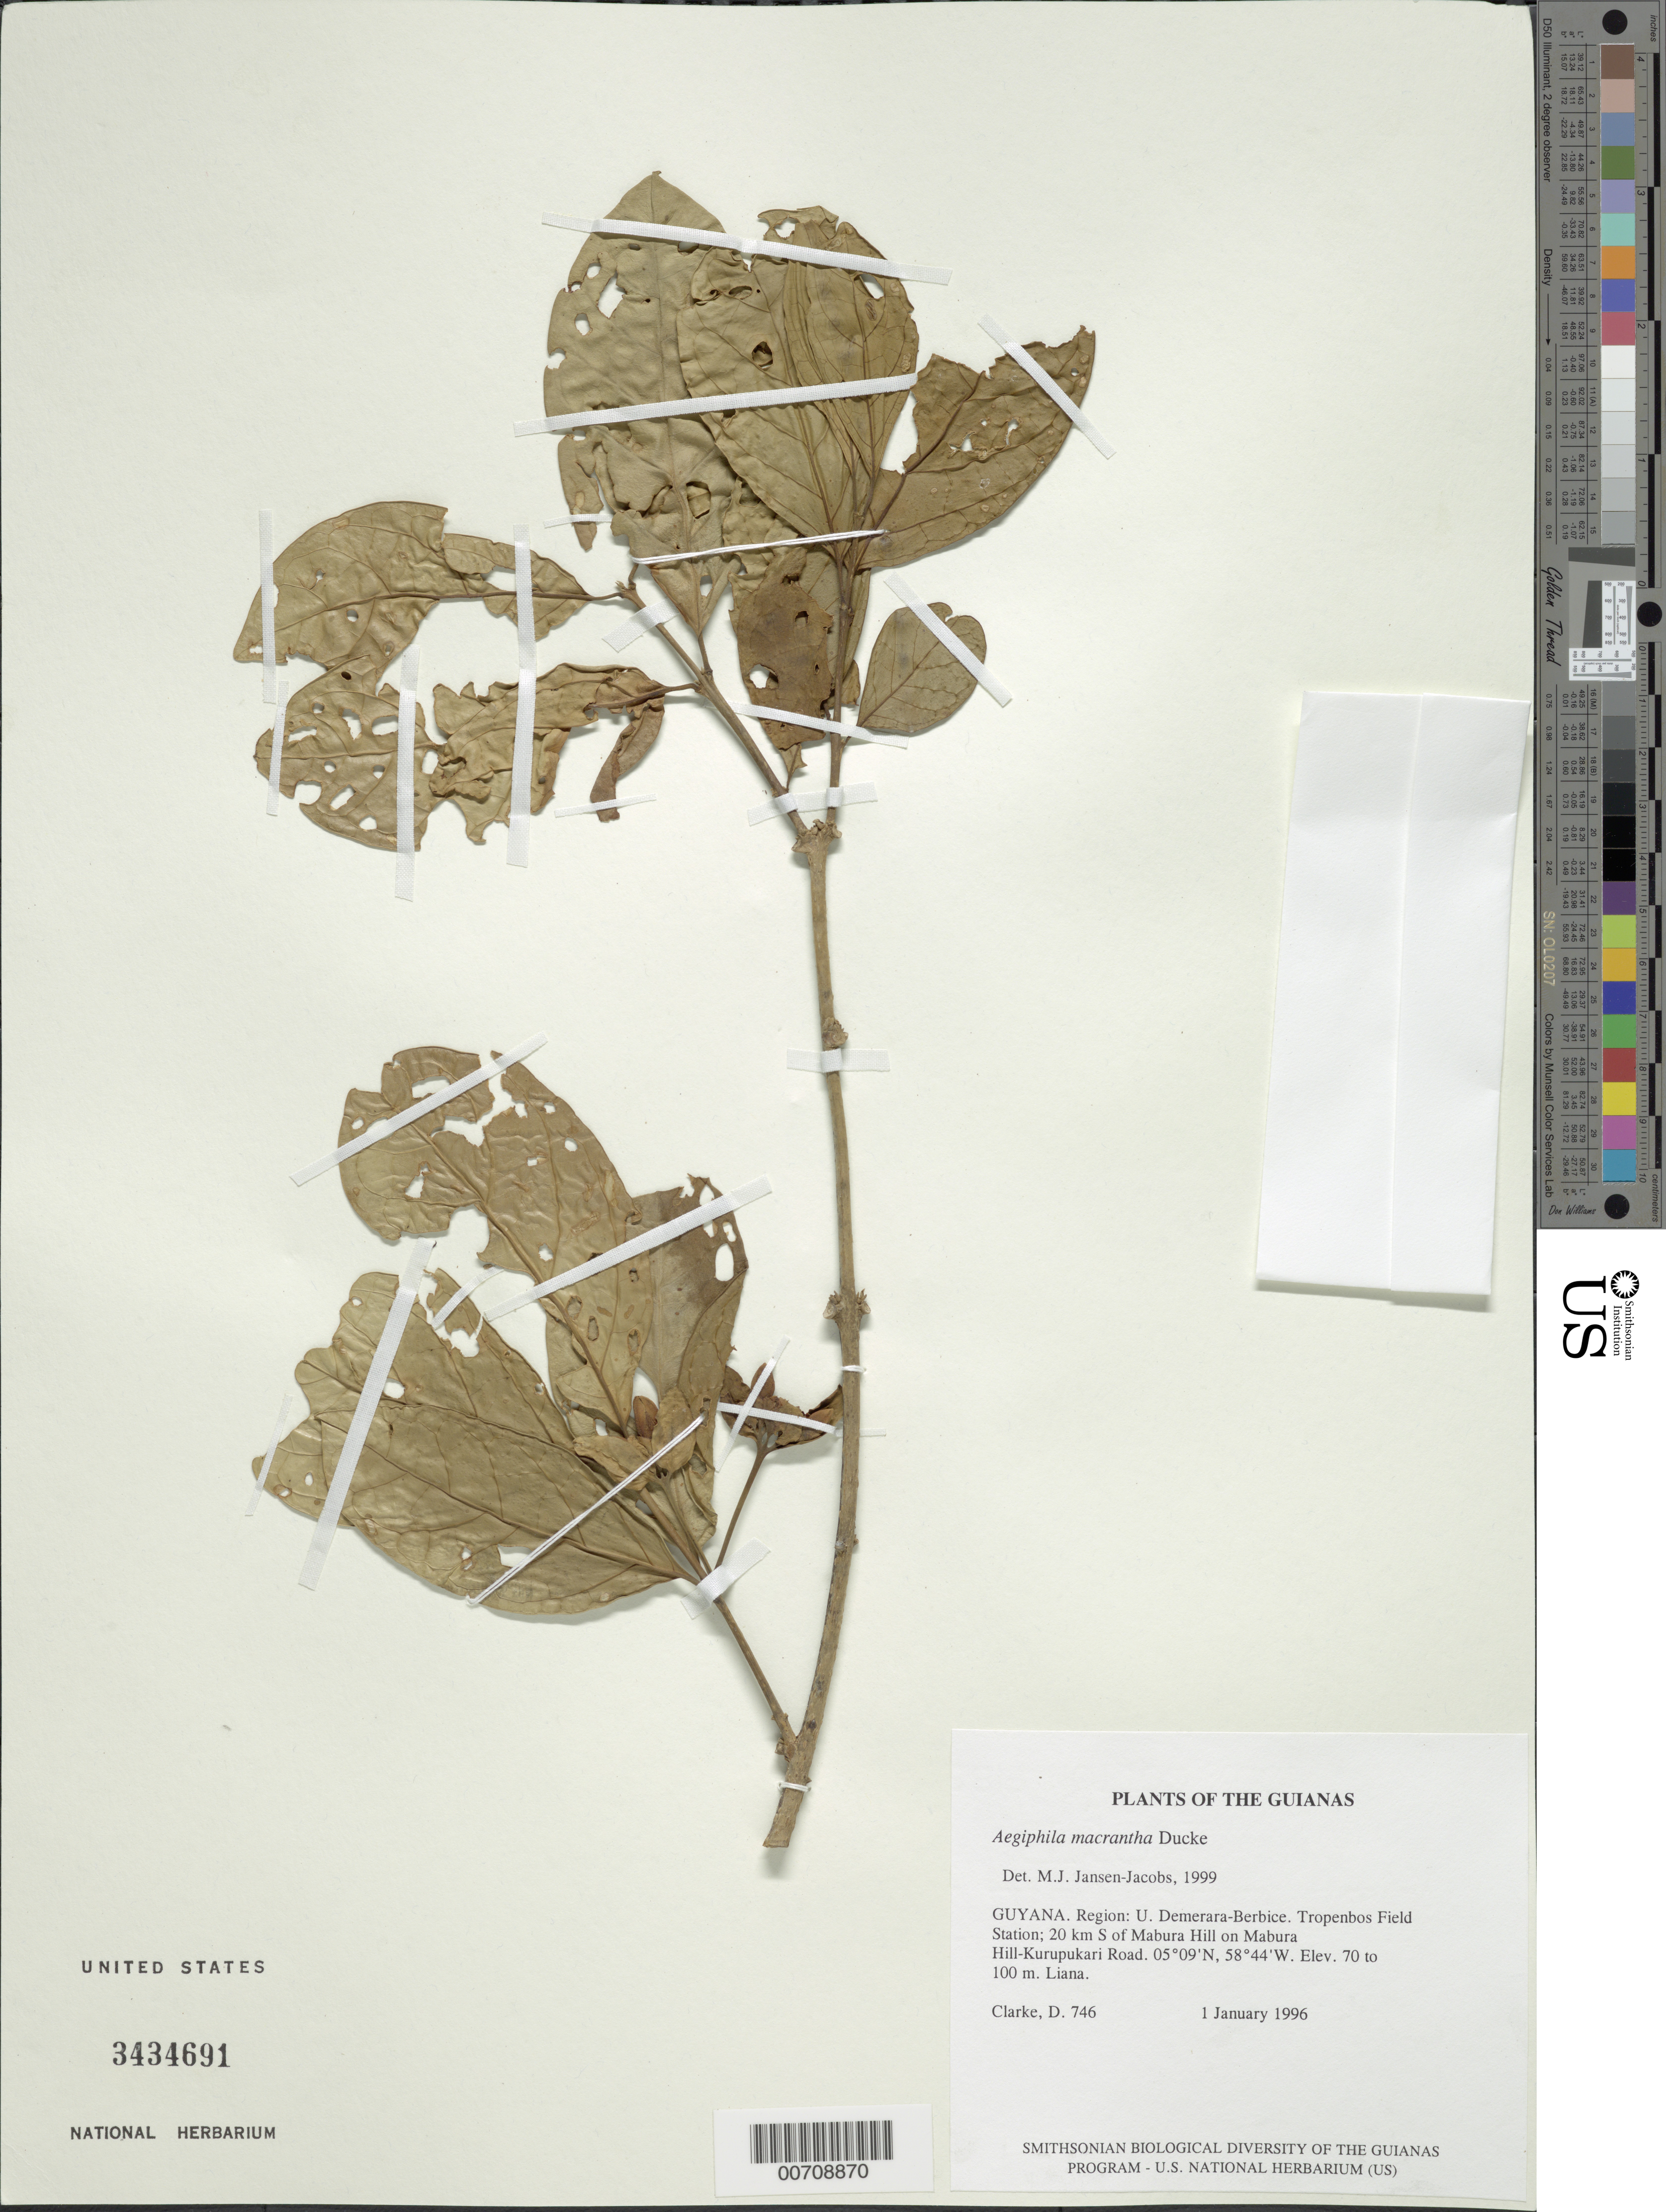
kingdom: Plantae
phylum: Tracheophyta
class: Magnoliopsida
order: Lamiales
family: Lamiaceae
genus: Aegiphila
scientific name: Aegiphila macrantha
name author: Ducke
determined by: Jansen-Jacobs, M. J., (U), Nationaal Herbarium Nederland, Utrecht University branch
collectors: H. D. Clarke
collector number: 746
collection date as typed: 1 January 1996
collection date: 1996-01-01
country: Guyana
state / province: U. Demerara-Berbice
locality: Tropenbos Field Station; 20 km S of Mabura Hill on Mabura Hill-Kurupukari Road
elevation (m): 70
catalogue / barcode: US 3434691